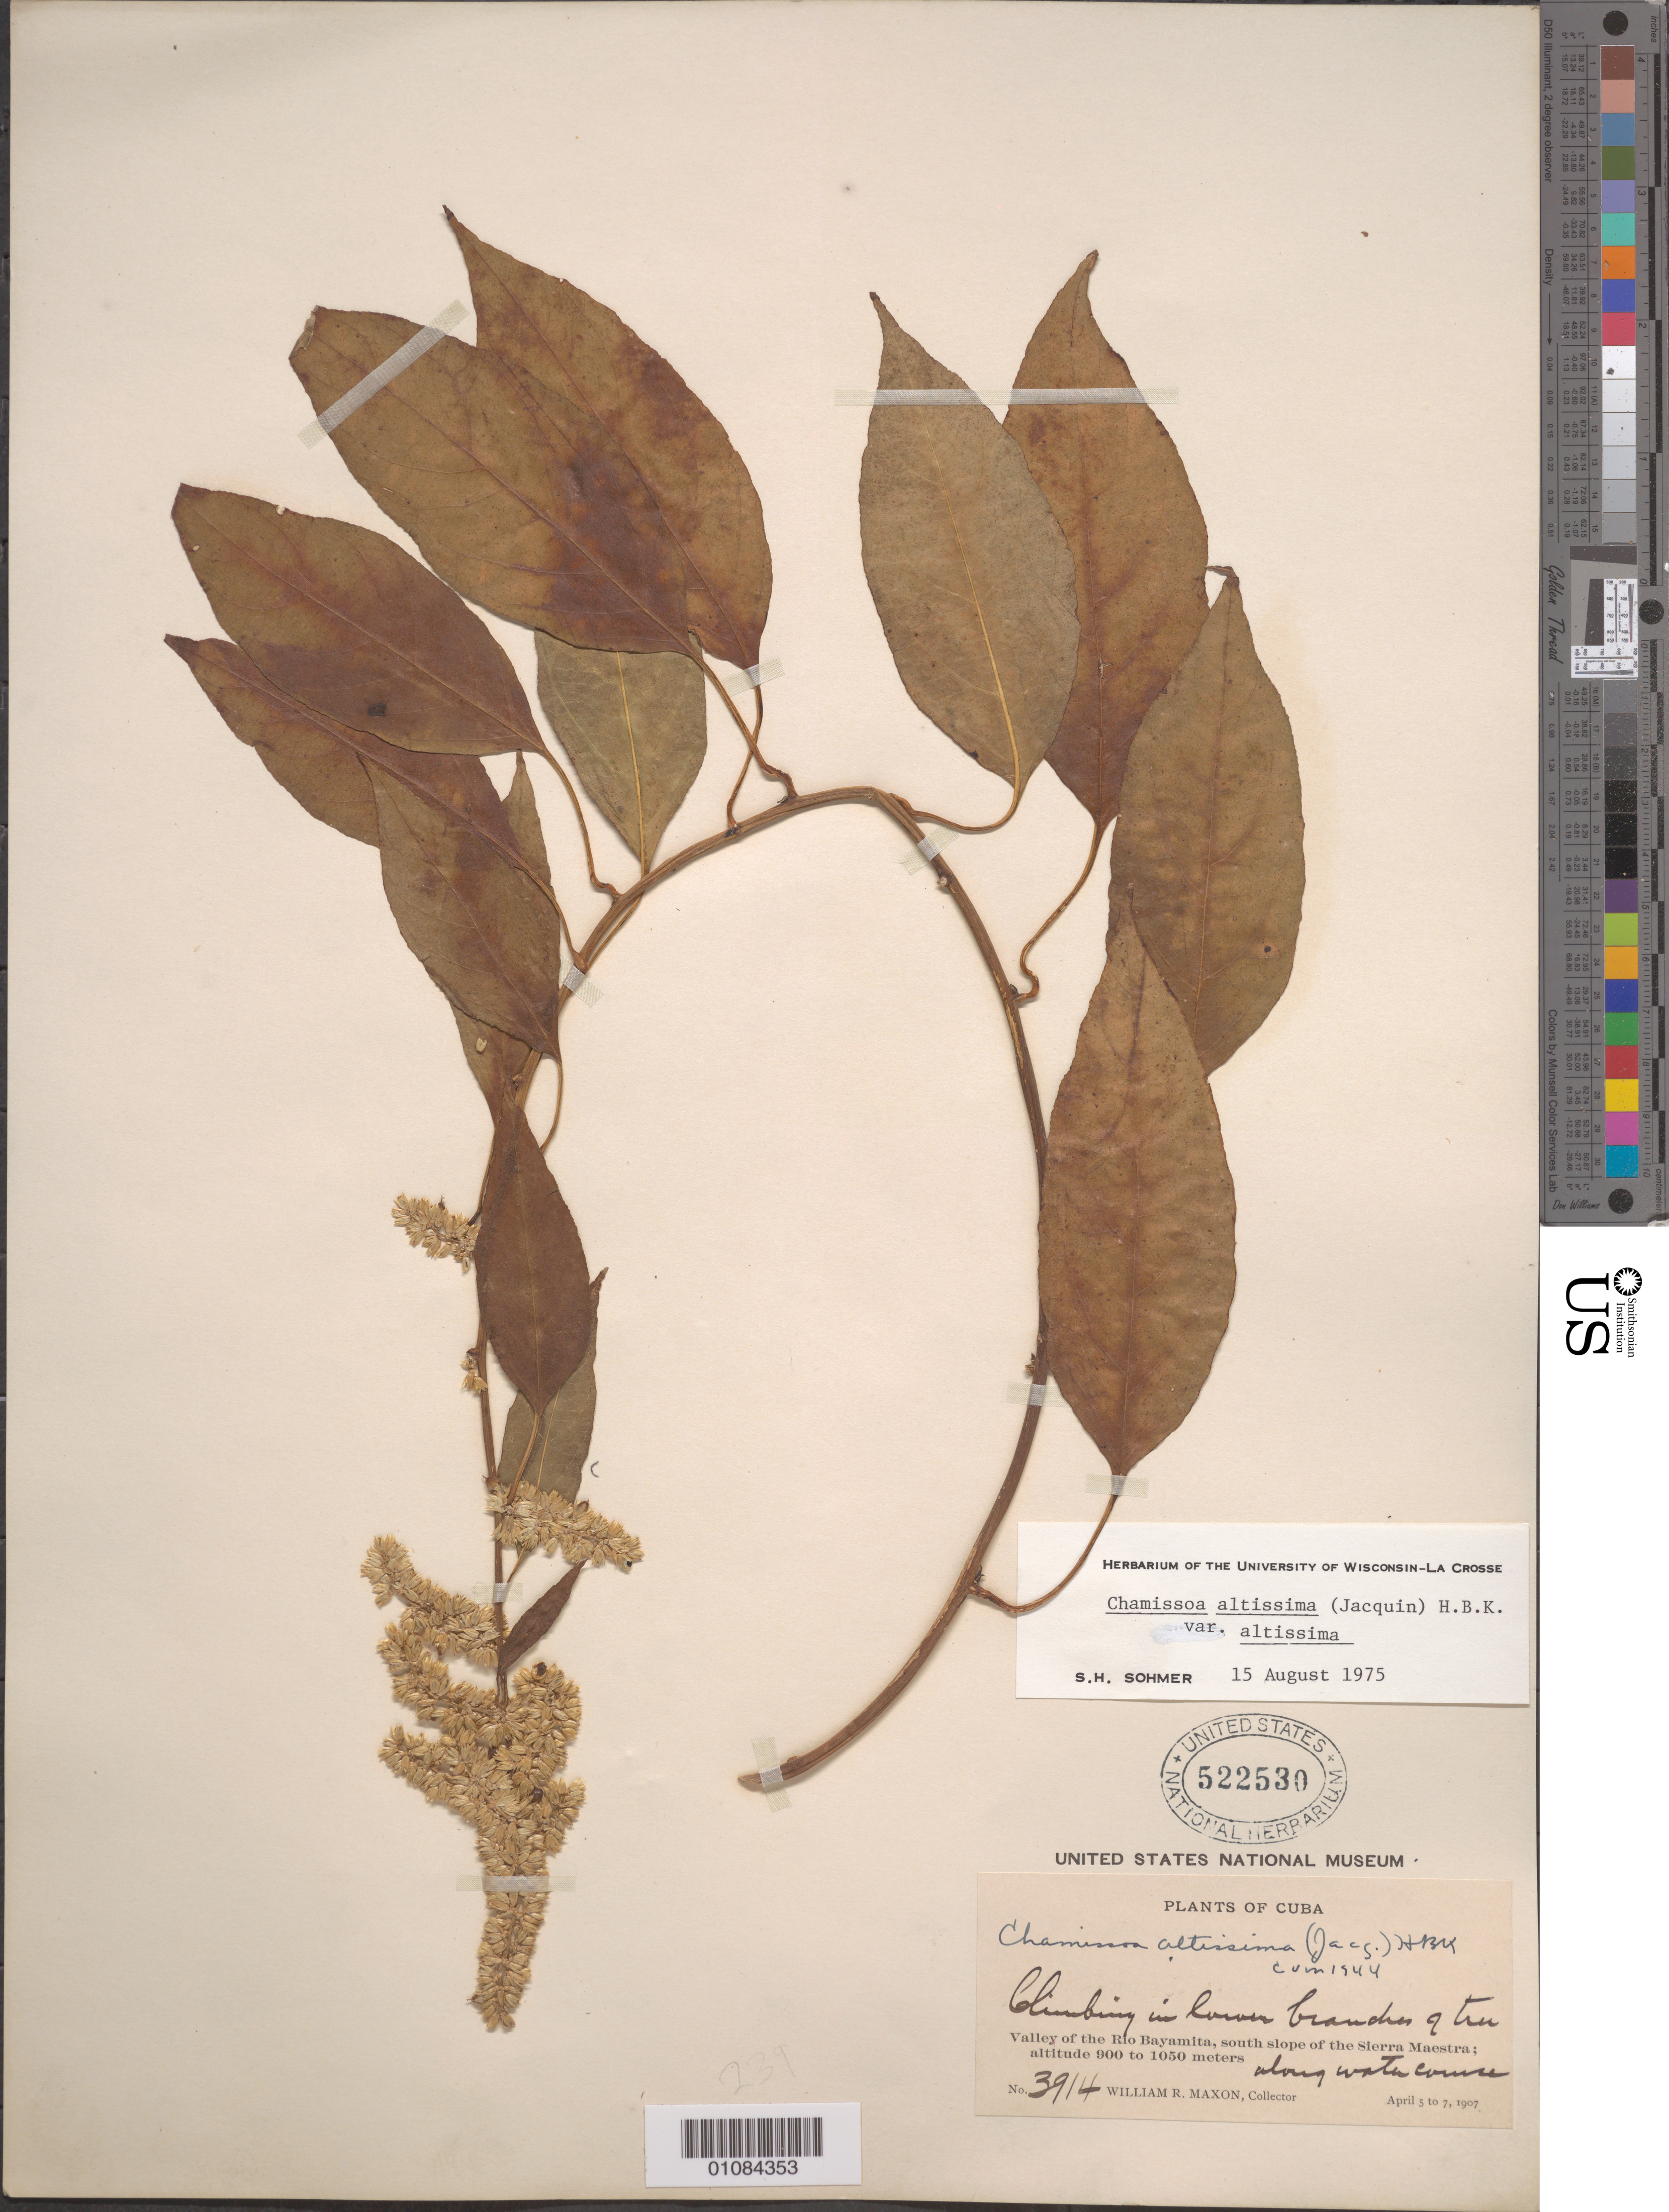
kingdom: Plantae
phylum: Tracheophyta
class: Magnoliopsida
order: Caryophyllales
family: Amaranthaceae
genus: Chamissoa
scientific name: Chamissoa altissima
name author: (Jacq.) Kunth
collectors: W. R. Maxon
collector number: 3914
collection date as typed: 05 Apr 1907 to 07 Apr 1907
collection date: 1907-04-05/1907-04-07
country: Cuba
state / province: Santiago de Cuba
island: Cuba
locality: Valley of the Rio Bayamita, S slope of the Sierra Maestra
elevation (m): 900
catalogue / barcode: US 522530